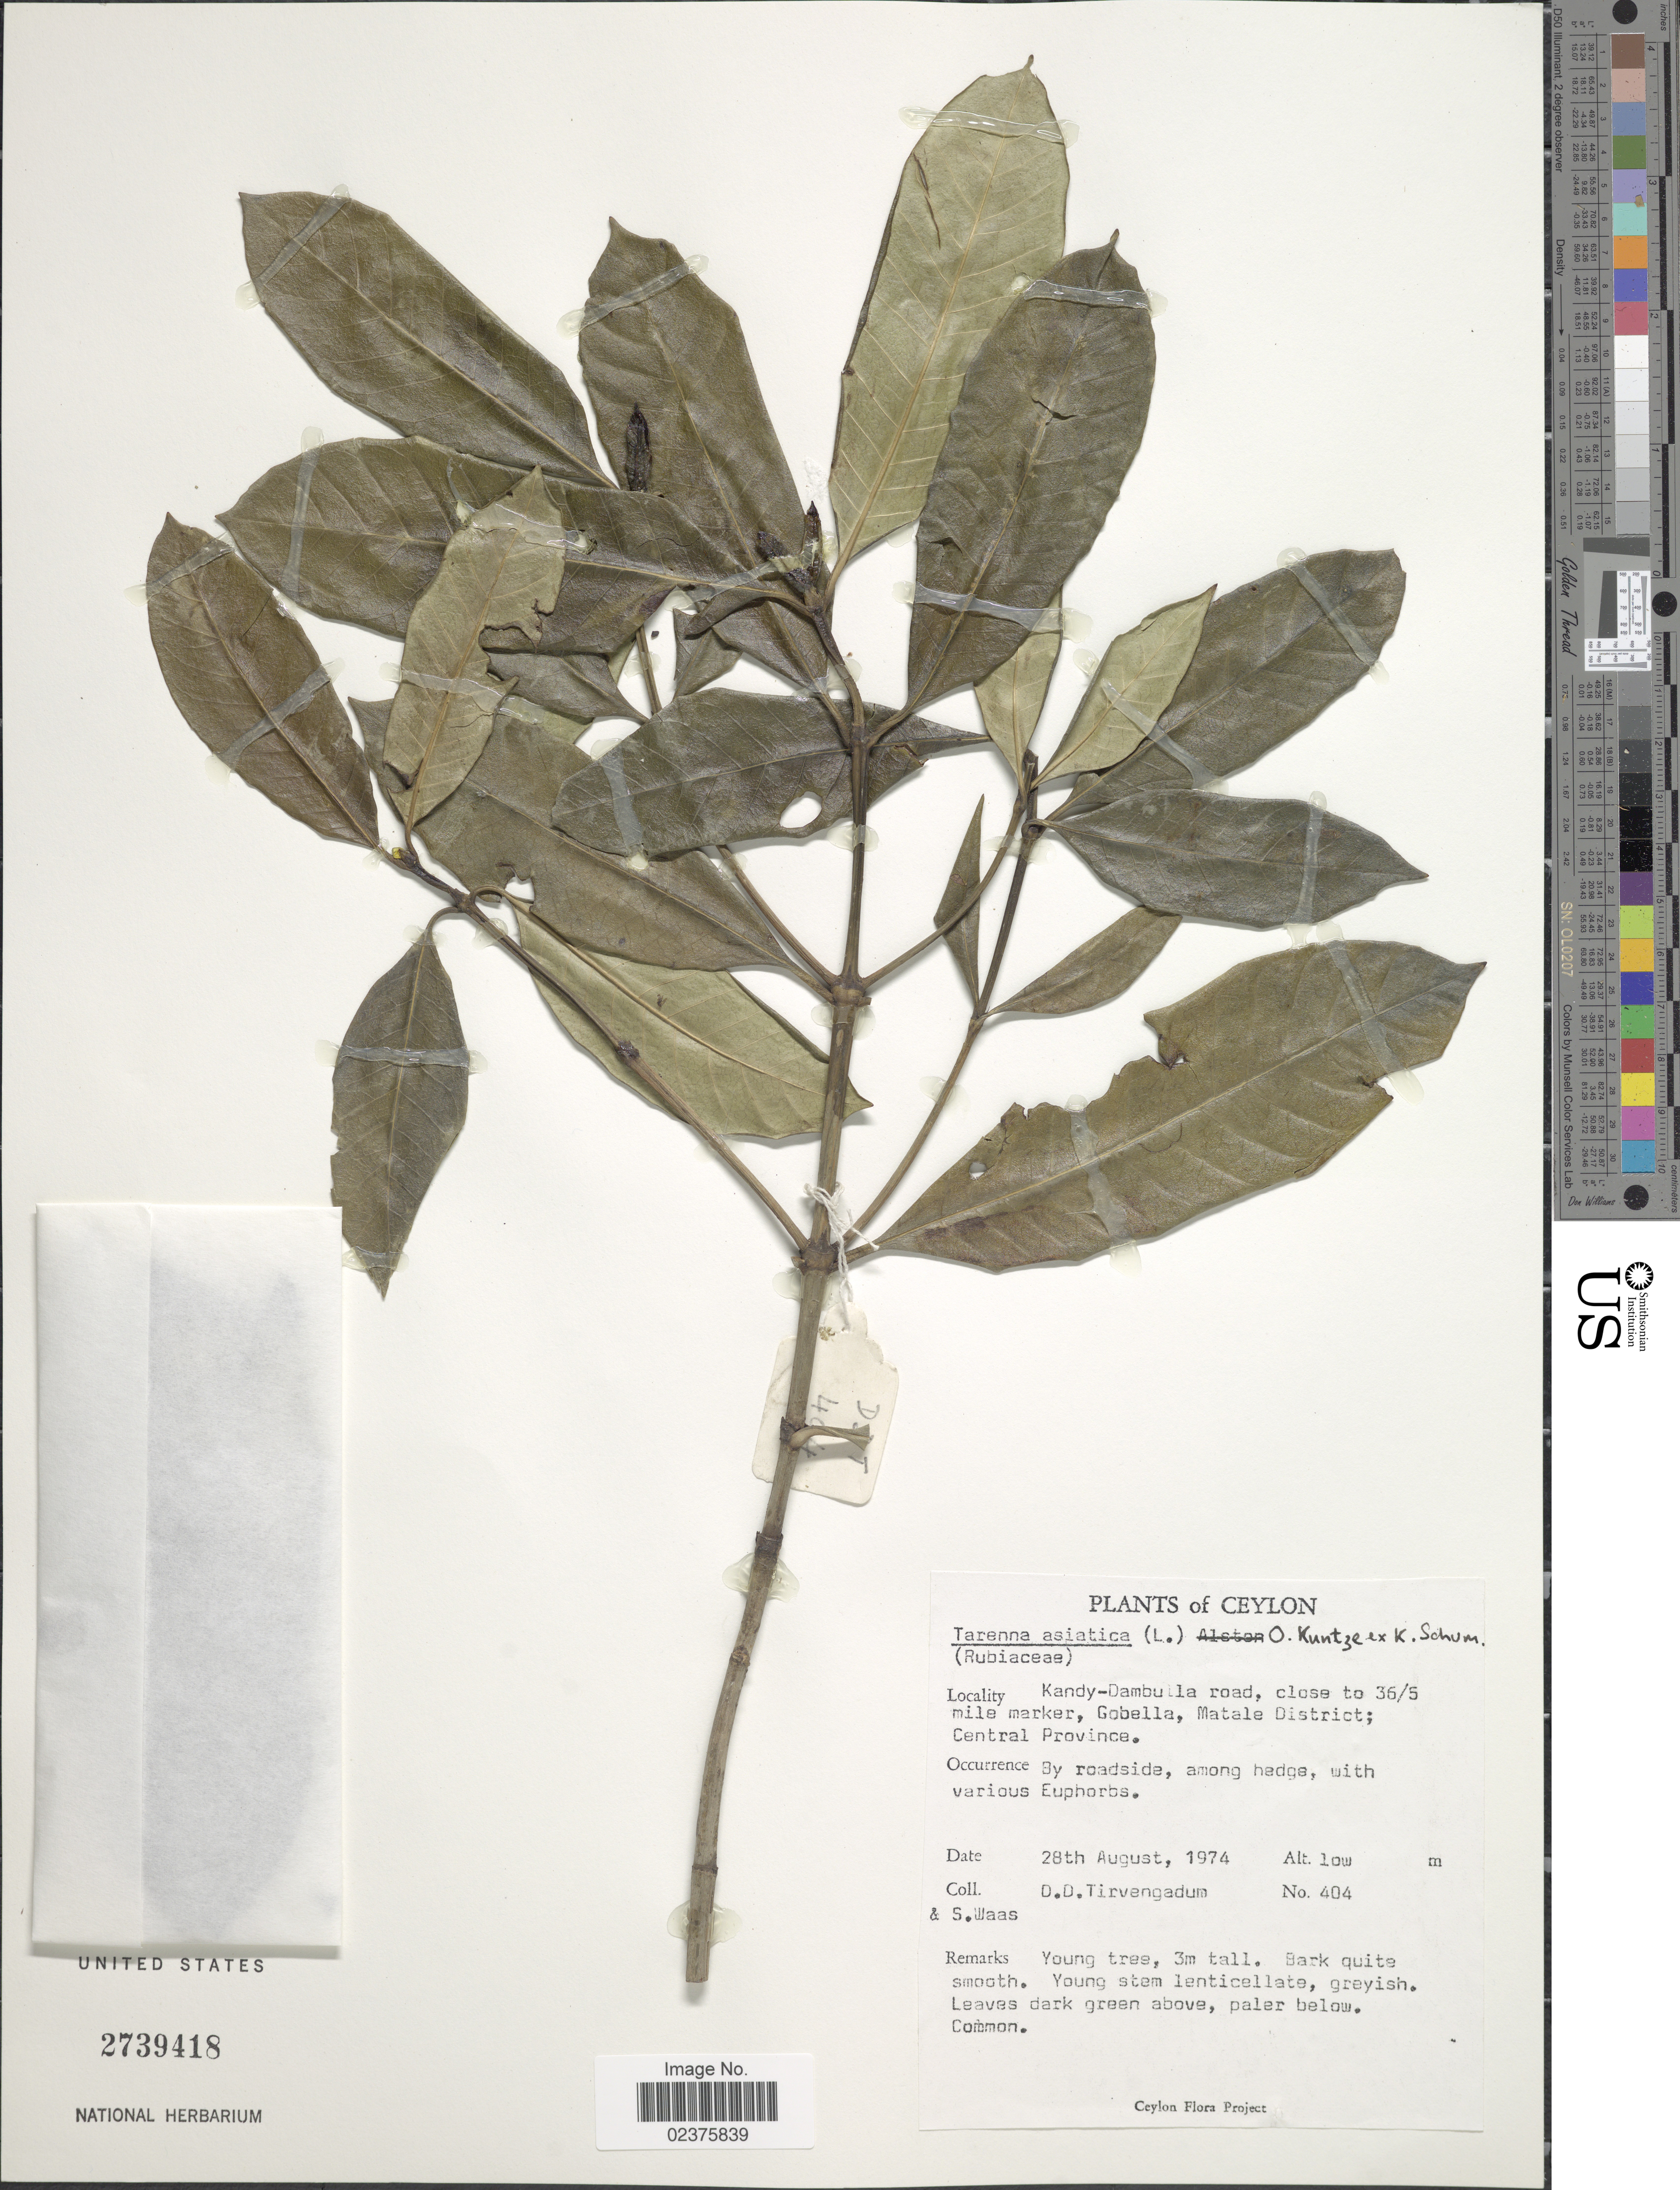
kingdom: Plantae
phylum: Tracheophyta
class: Magnoliopsida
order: Gentianales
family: Rubiaceae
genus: Tarenna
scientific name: Tarenna asiatica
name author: (L.) Kuntze ex K. Schum.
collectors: D. Tirvengadum & S. Waas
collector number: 404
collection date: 1974-08-28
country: Sri Lanka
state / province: Central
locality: Ceylon, Kandu-Dambulla road, close to 36/5 mile marker, Gobella, Matale District, by roadside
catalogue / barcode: US 2739418